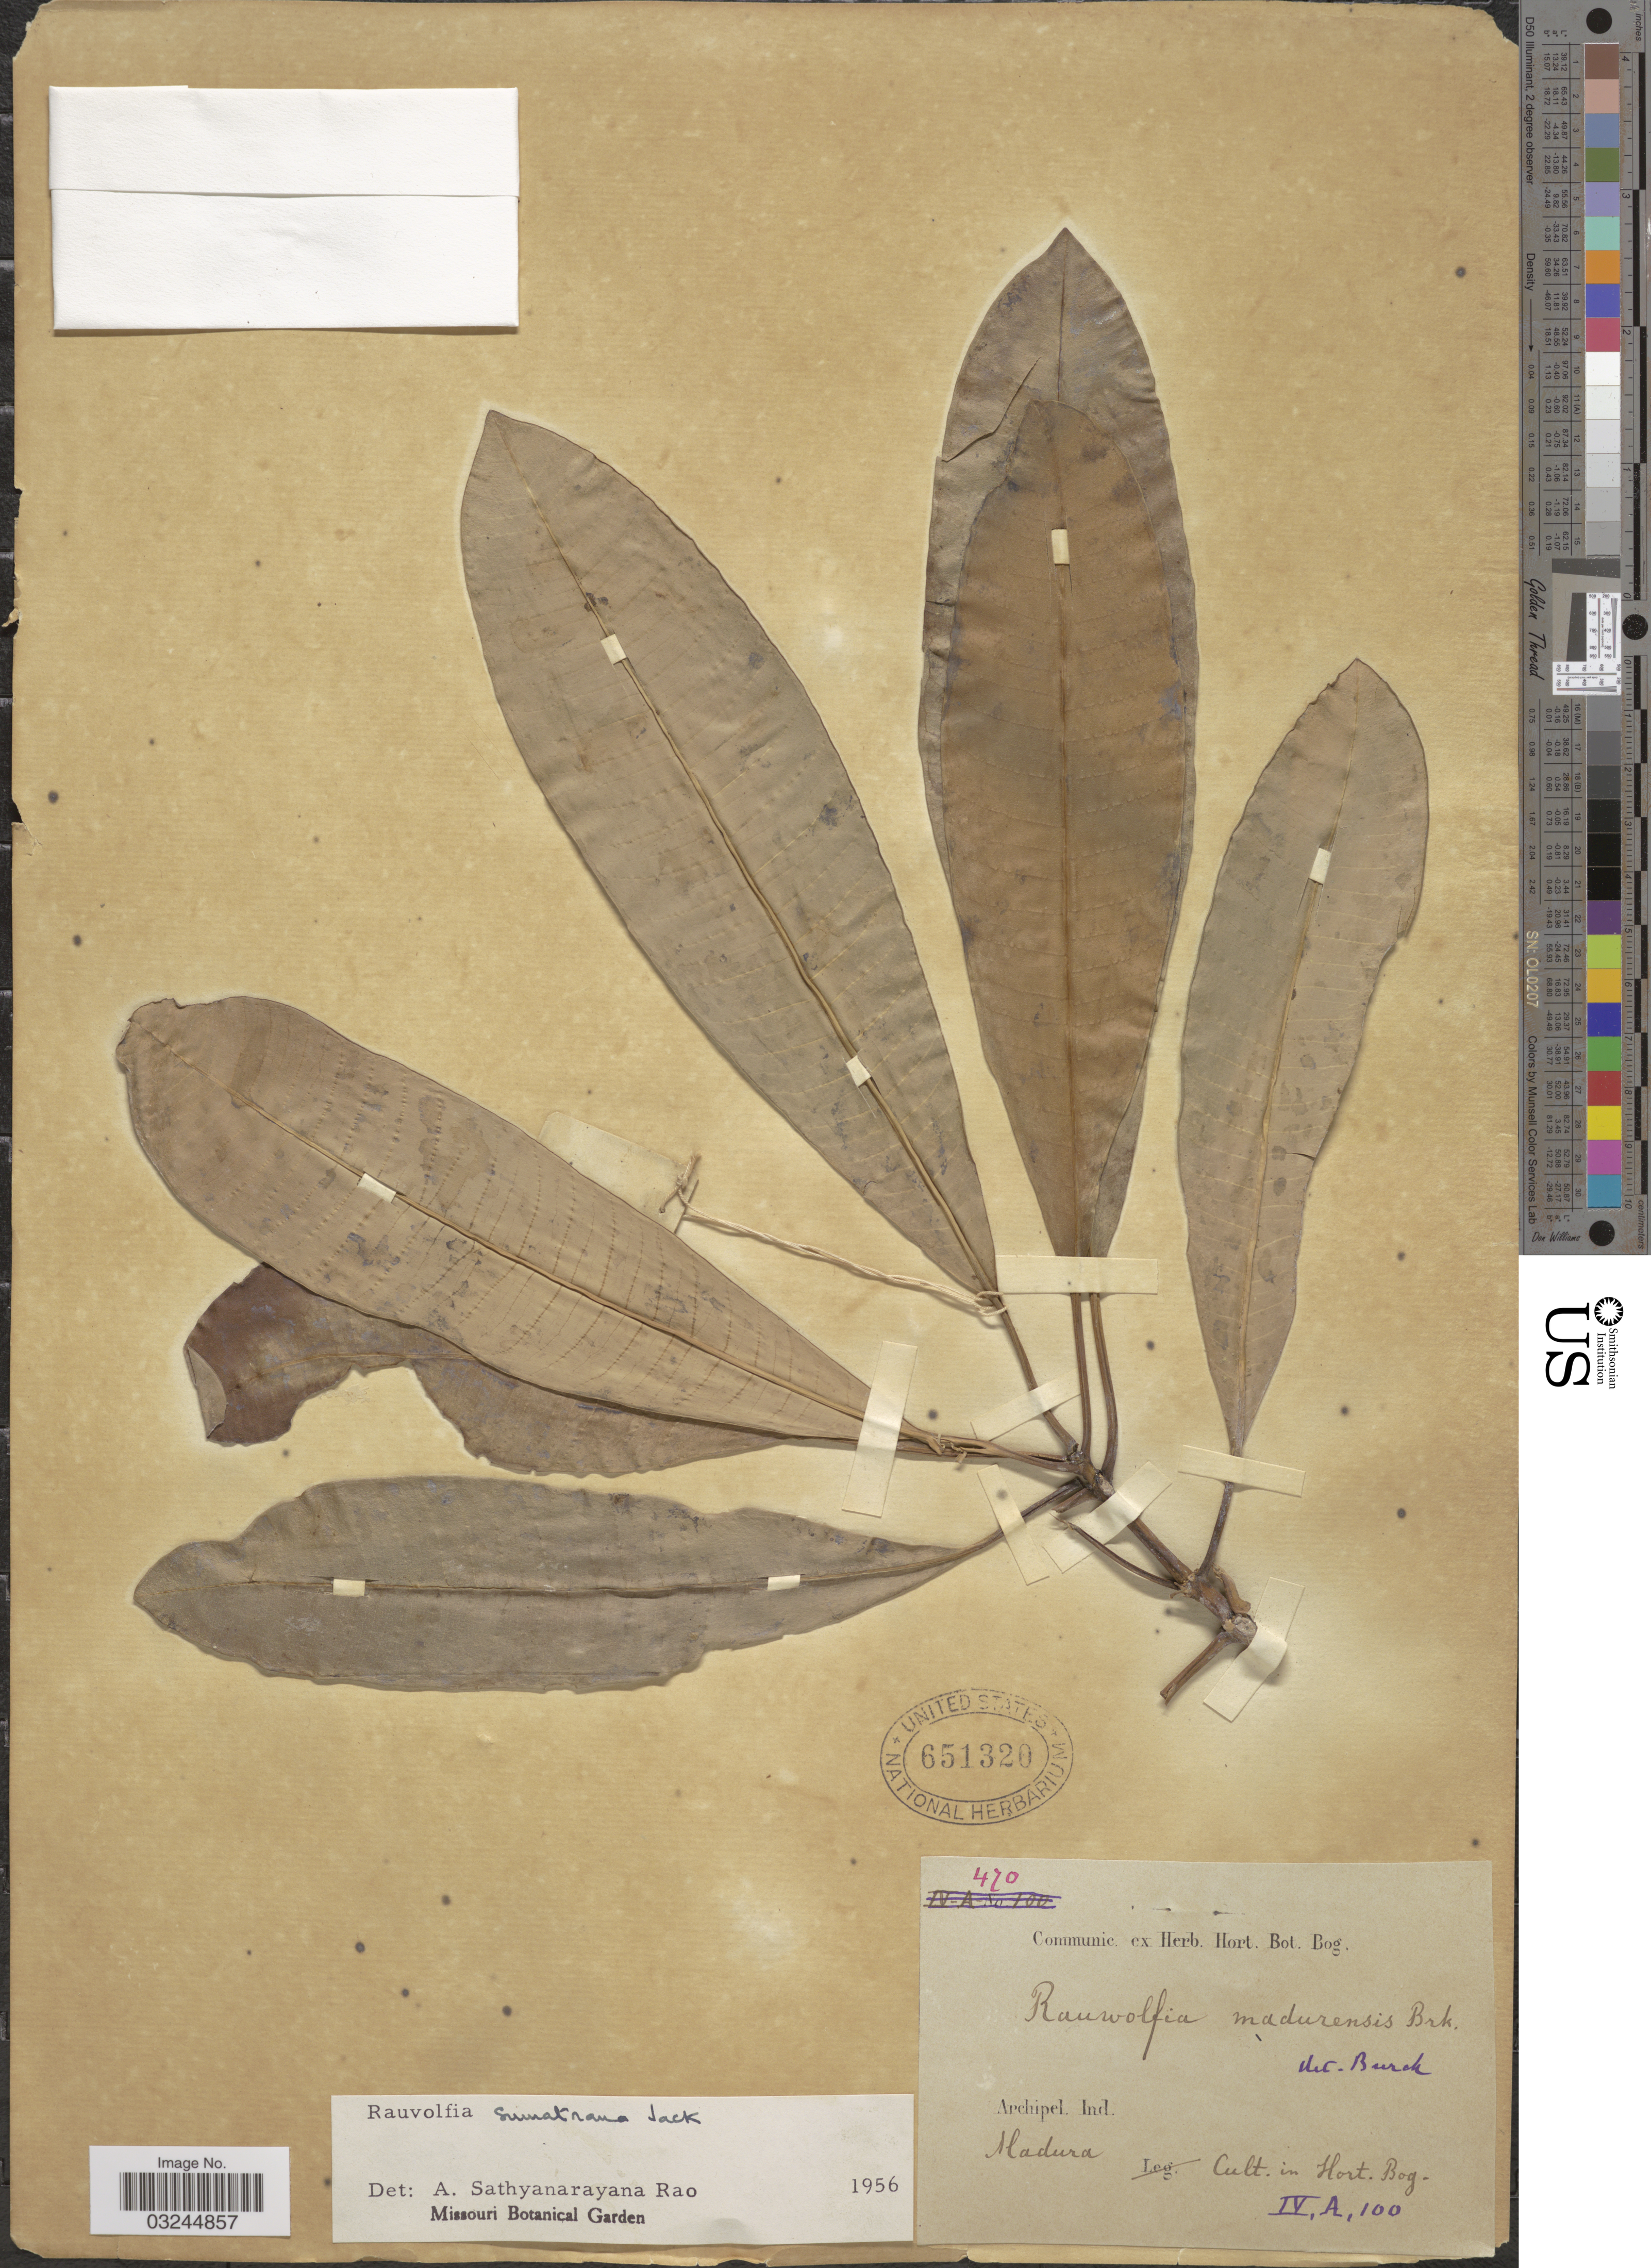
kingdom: Plantae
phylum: Tracheophyta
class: Magnoliopsida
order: Gentianales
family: Apocynaceae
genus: Rauvolfia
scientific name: Rauvolfia sumatrana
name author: Jack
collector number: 470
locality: Archipel. Ind. Madura. Cult. in Hort. Bog. IV, A, 100.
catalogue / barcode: US 651320